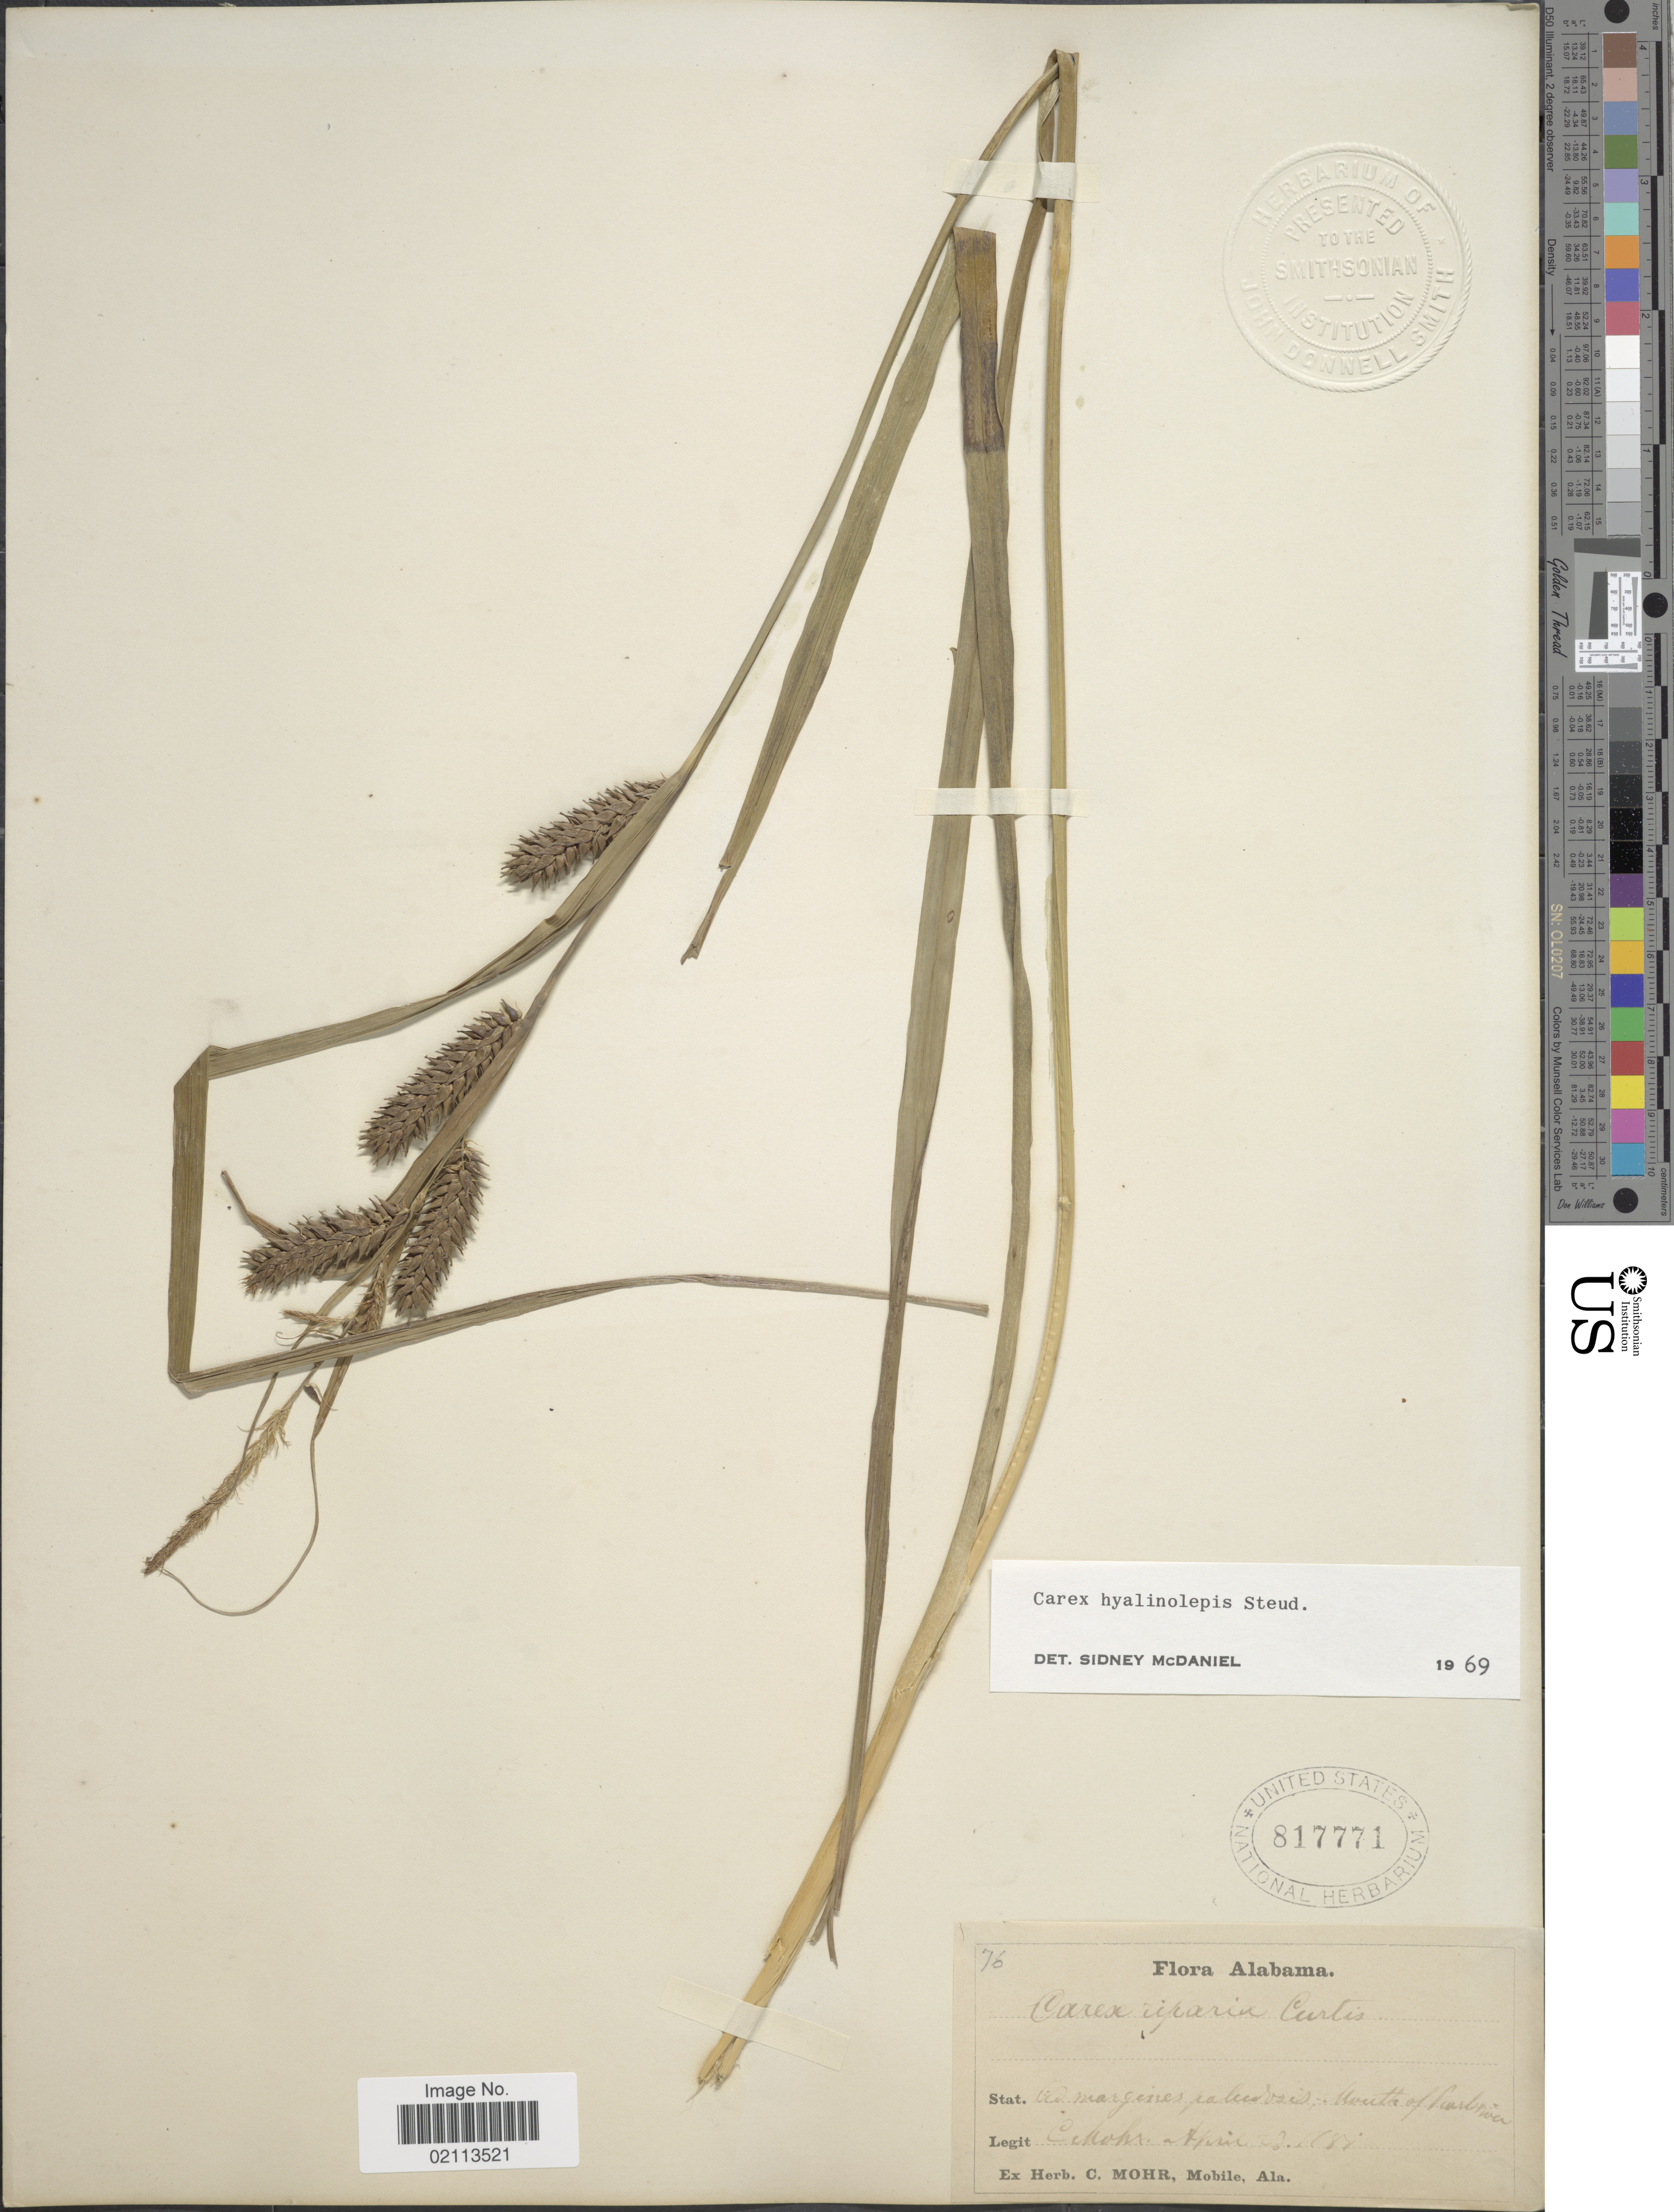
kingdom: Plantae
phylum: Tracheophyta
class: Liliopsida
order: Poales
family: Cyperaceae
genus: Carex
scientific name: Carex hyalinolepis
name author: Steud.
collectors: C. T. Mohr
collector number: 76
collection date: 1881-04-22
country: United States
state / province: Alabama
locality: Ad margines paludosis Mouth of Pearl River [?]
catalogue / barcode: US 817771